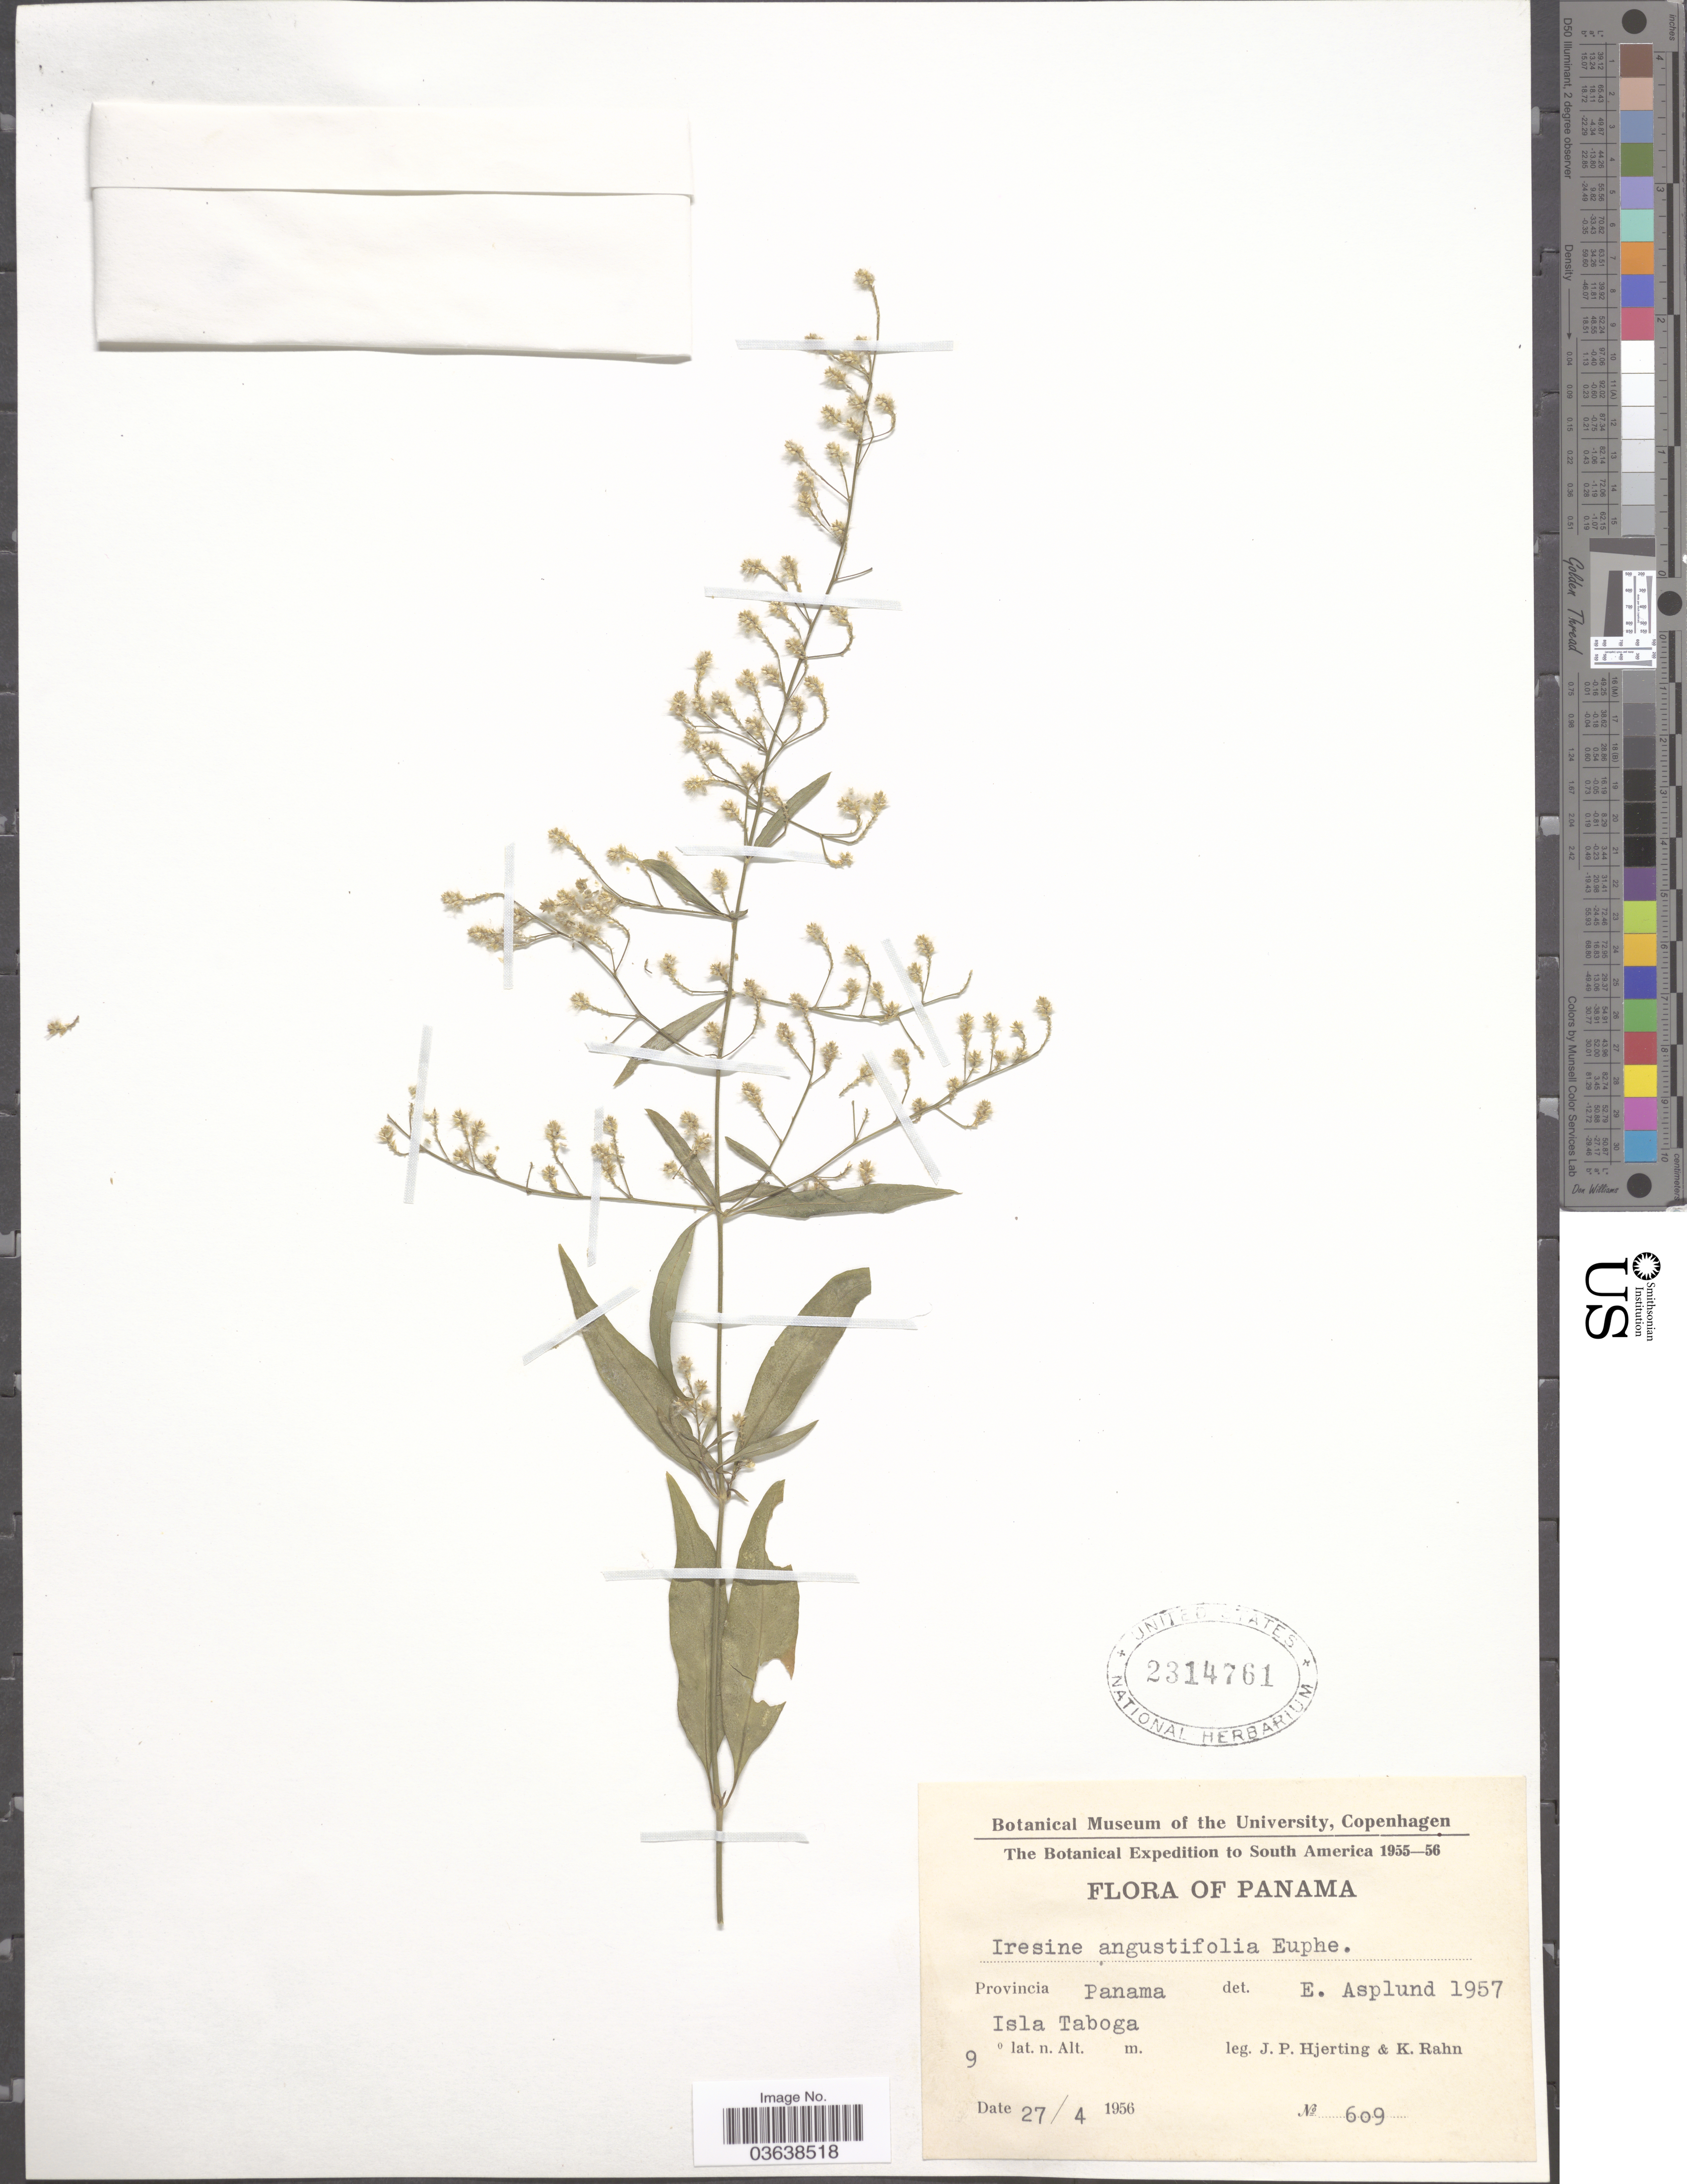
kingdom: Plantae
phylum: Tracheophyta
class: Magnoliopsida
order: Caryophyllales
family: Amaranthaceae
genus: Iresine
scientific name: Iresine angustifolia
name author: Euphrasén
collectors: J. P. Hjerting & K. Rahn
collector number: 609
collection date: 1956-04-27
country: Panama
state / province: Panamá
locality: Isa Taboga.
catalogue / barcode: US 2314761